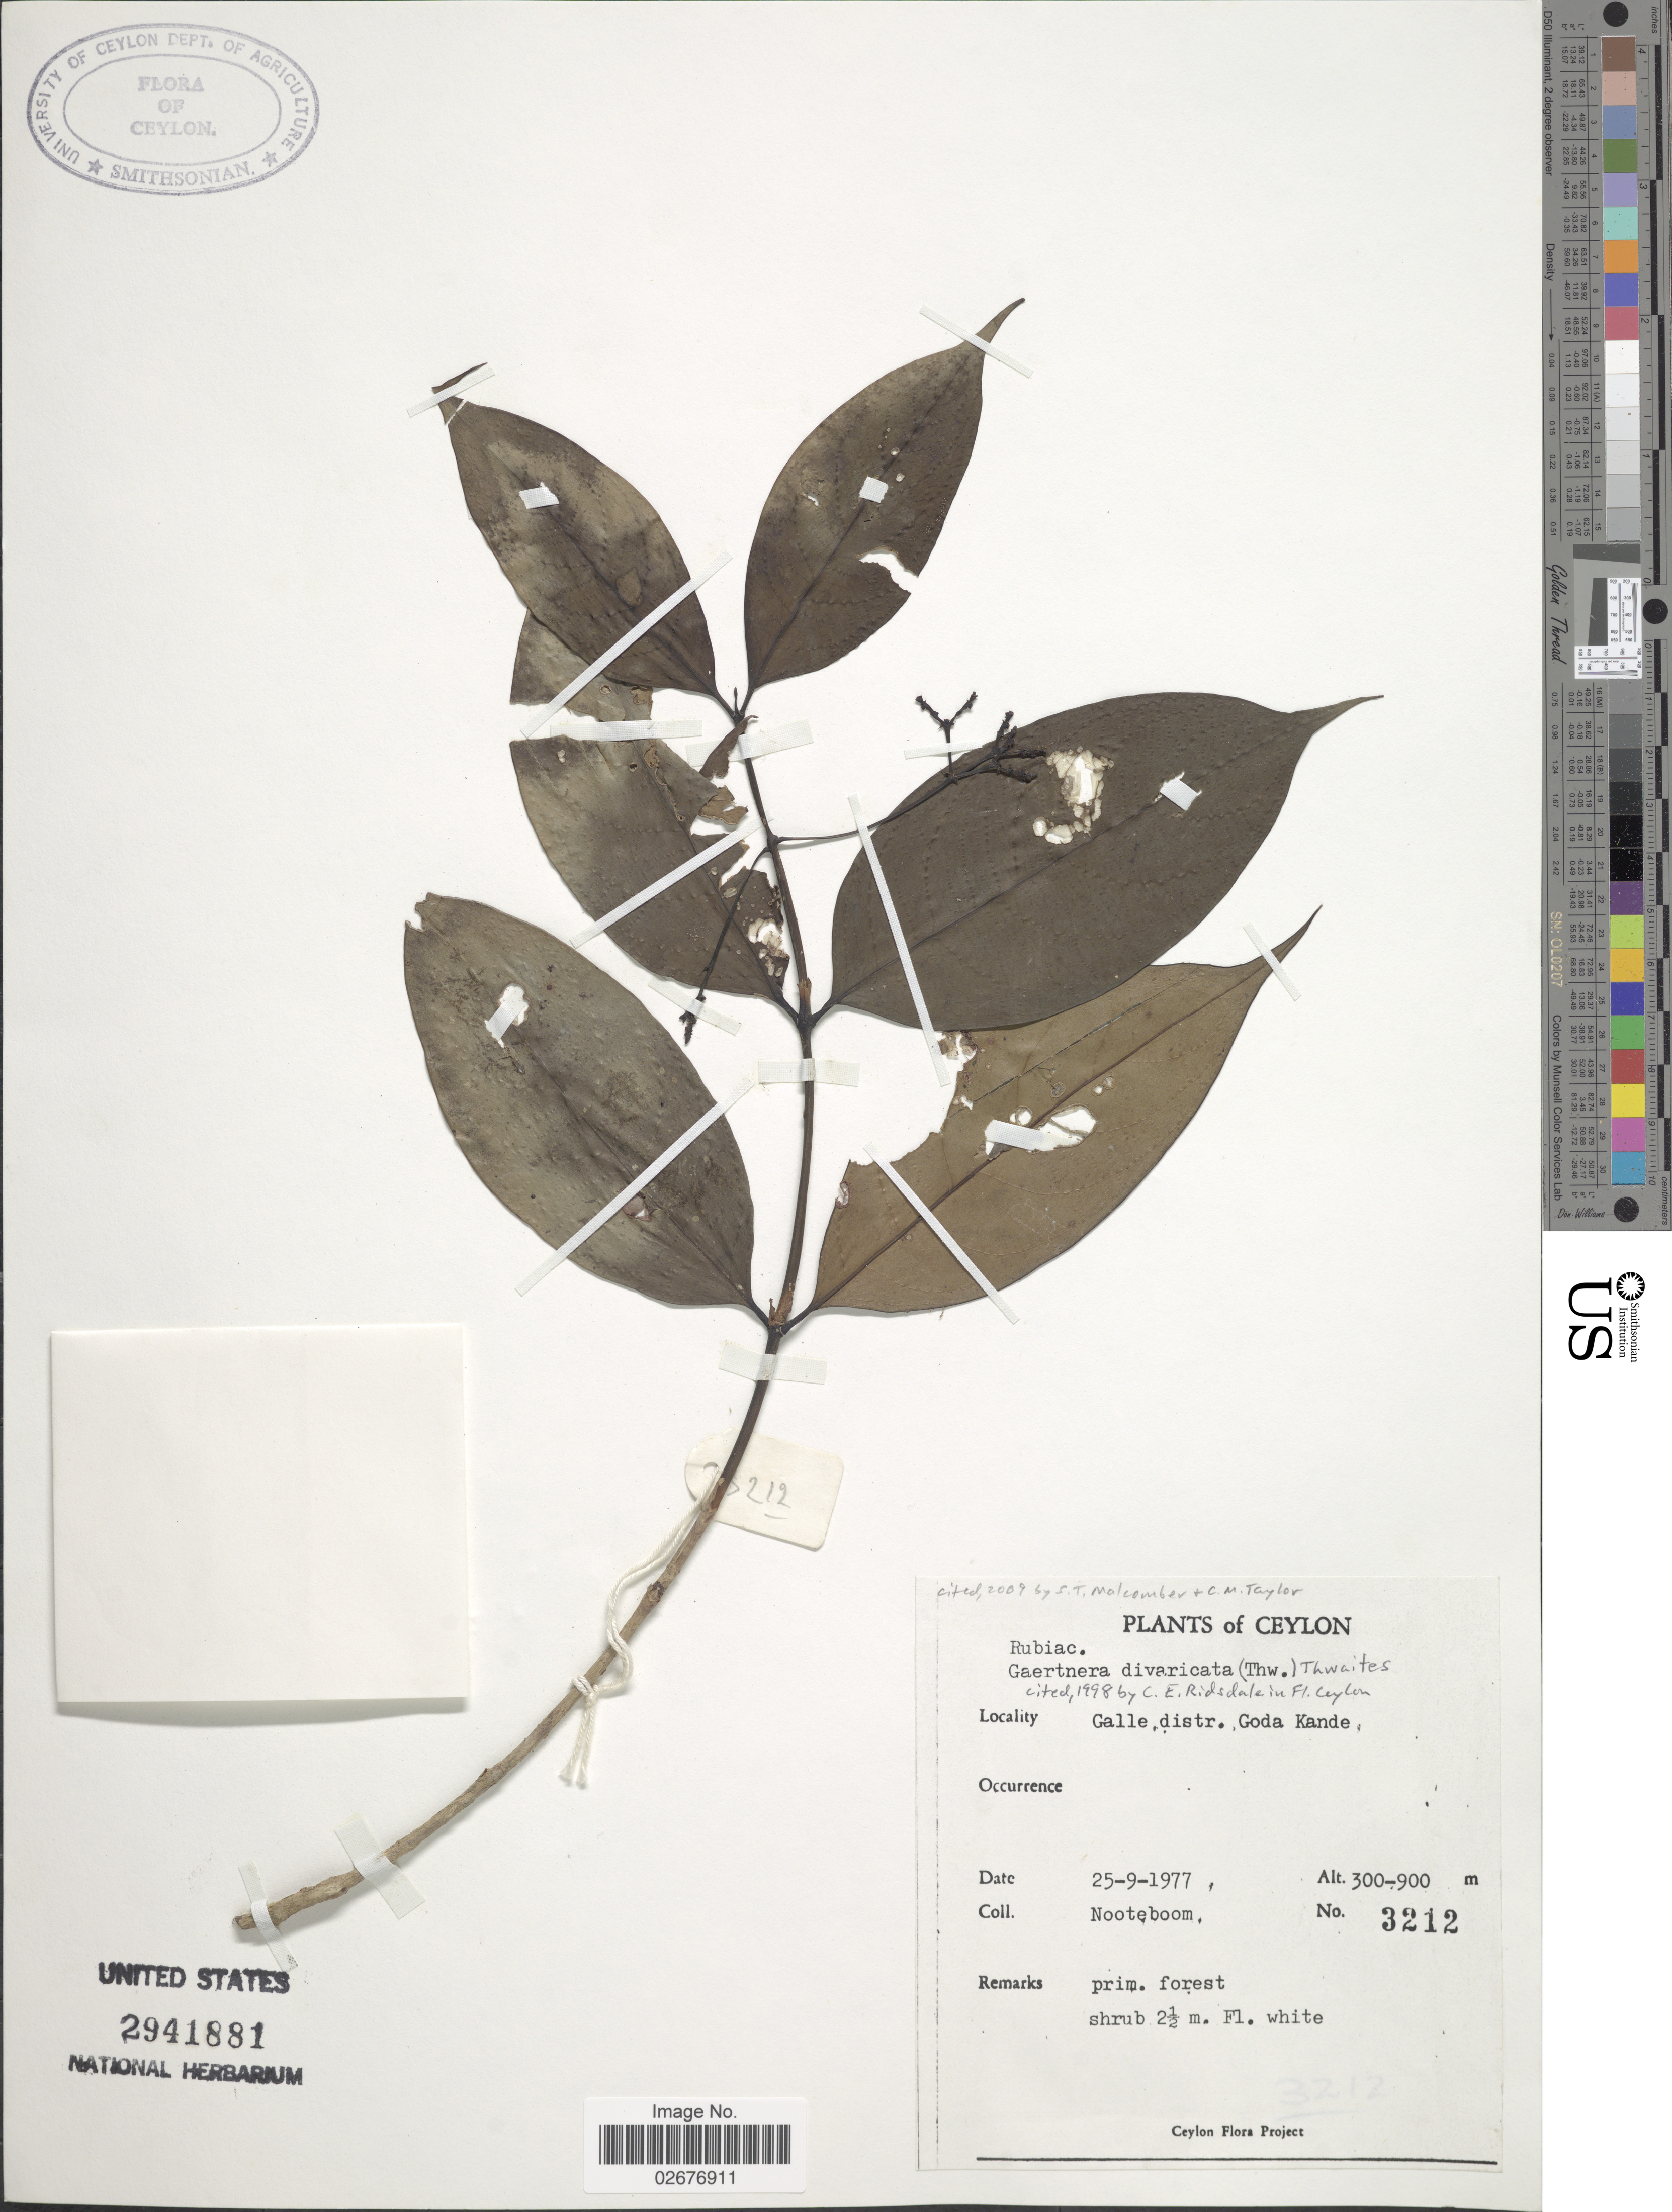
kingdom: Plantae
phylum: Tracheophyta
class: Magnoliopsida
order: Gentianales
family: Rubiaceae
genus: Gaertnera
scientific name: Gaertnera divaricata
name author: Alston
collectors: Nooteboom, --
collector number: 3212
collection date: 1977-09-25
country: Sri Lanka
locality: Ceylon, Galle distr. Goda Kande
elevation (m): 300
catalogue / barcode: US 2941881